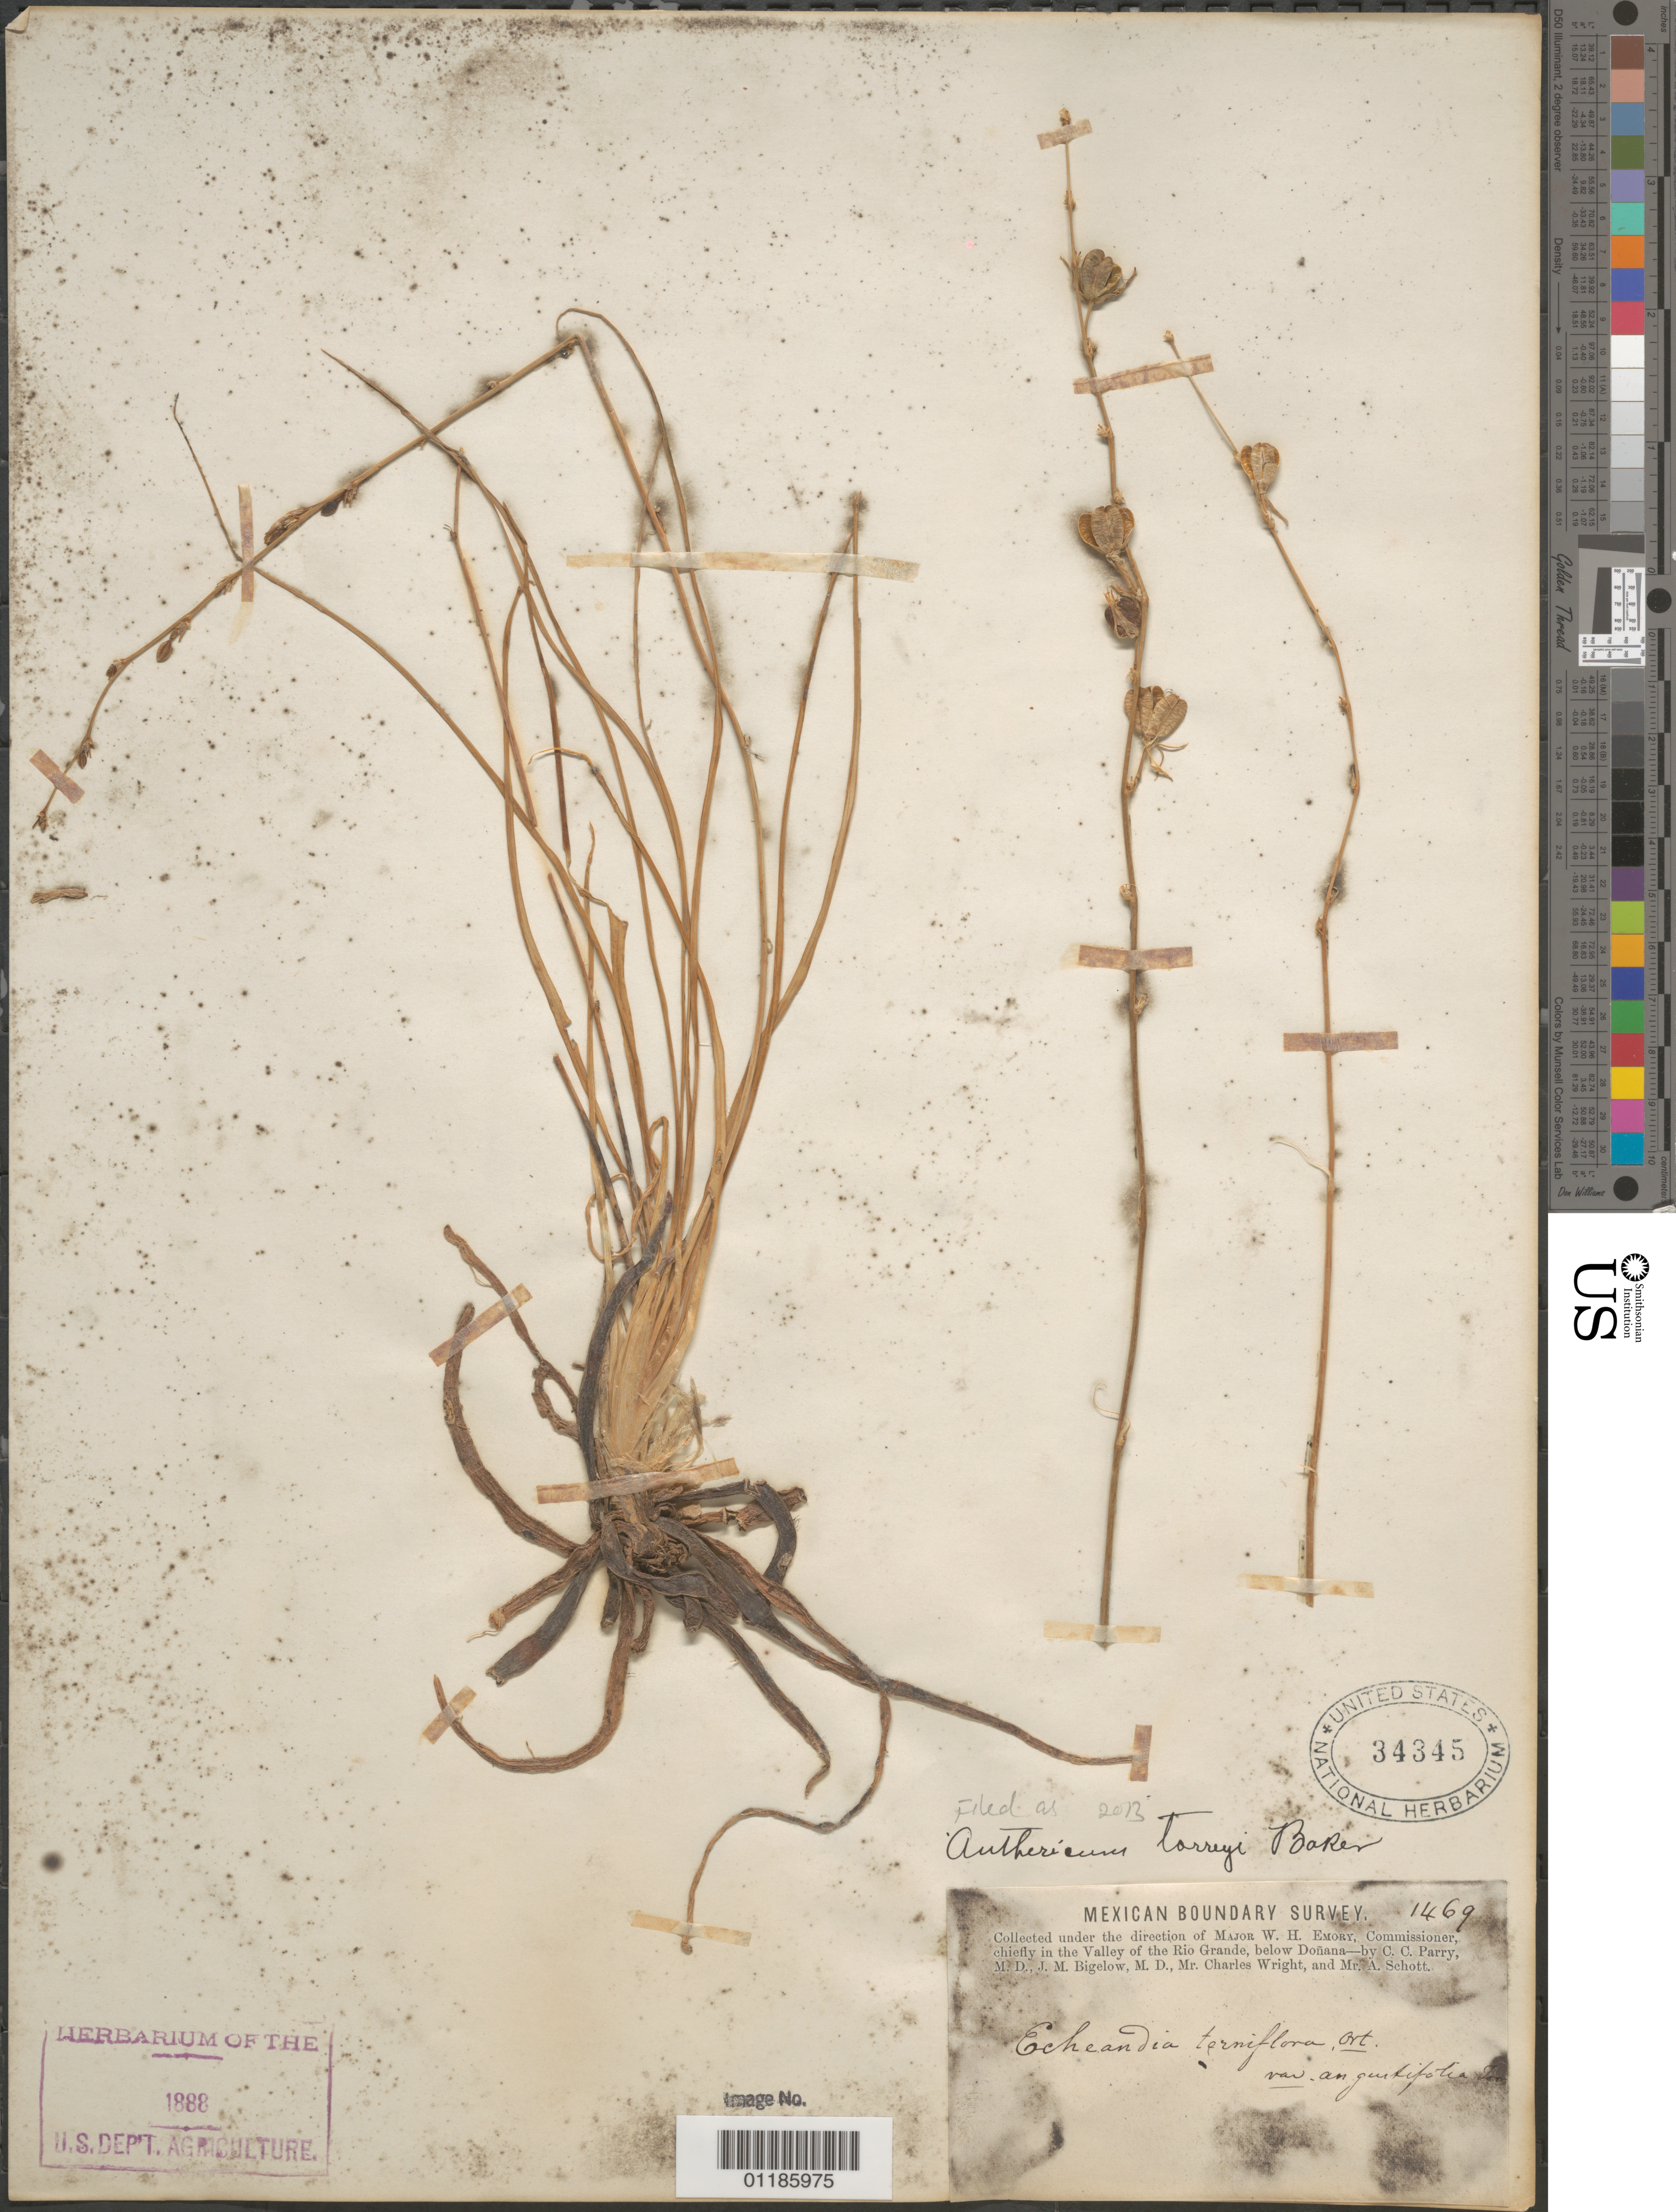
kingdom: Plantae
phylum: Tracheophyta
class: Liliopsida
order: Asparagales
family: Asparagaceae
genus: Anthericum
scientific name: Anthericum torreyi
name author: Baker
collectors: C. C. Parry, J. M. Bigelow, C. Wright & A. C. V. Schott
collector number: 1469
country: Mexico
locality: Valley of the Rio Grande, below Doñana.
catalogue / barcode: US 34345